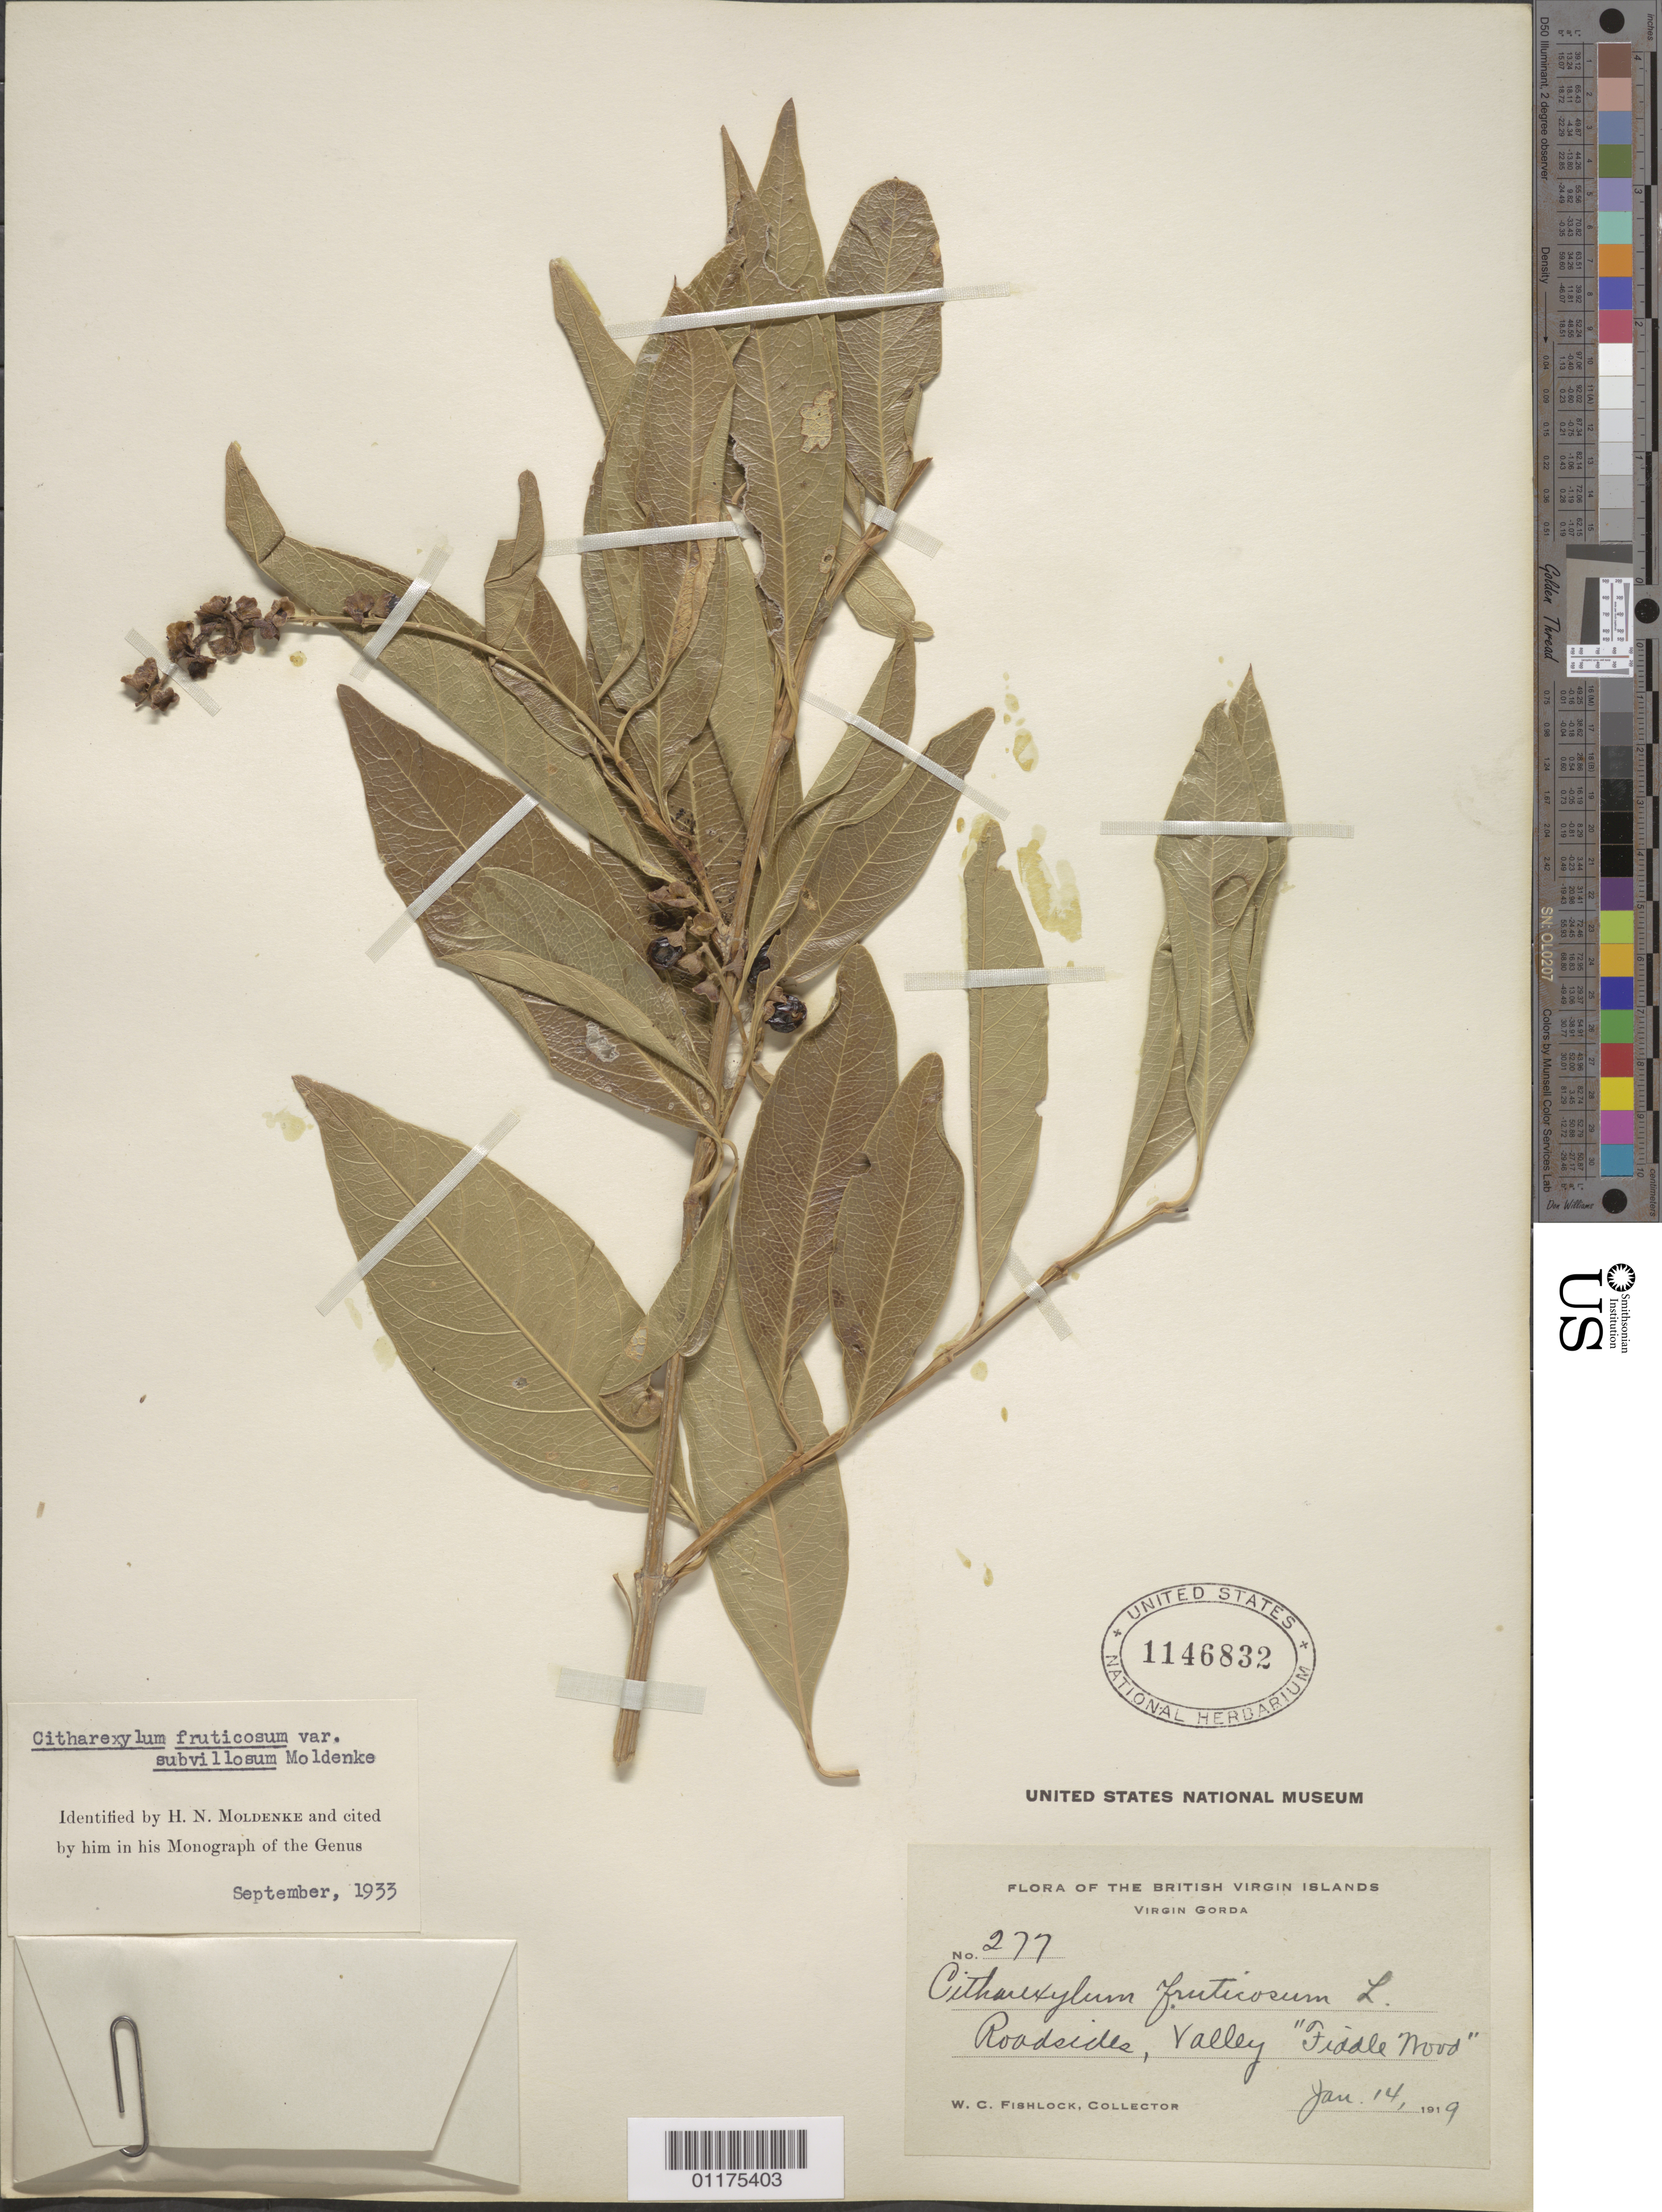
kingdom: Plantae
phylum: Tracheophyta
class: Magnoliopsida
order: Lamiales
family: Verbenaceae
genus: Citharexylum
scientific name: Citharexylum fruticosum var. subvillosum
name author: Moldenke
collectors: W. Fishlock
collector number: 277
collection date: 1919-01-14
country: British Virgin Islands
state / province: Virgin Gorda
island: Virgin Gorda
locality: Valley "Fiddle Nood"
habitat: Roadsides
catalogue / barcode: US 1146832